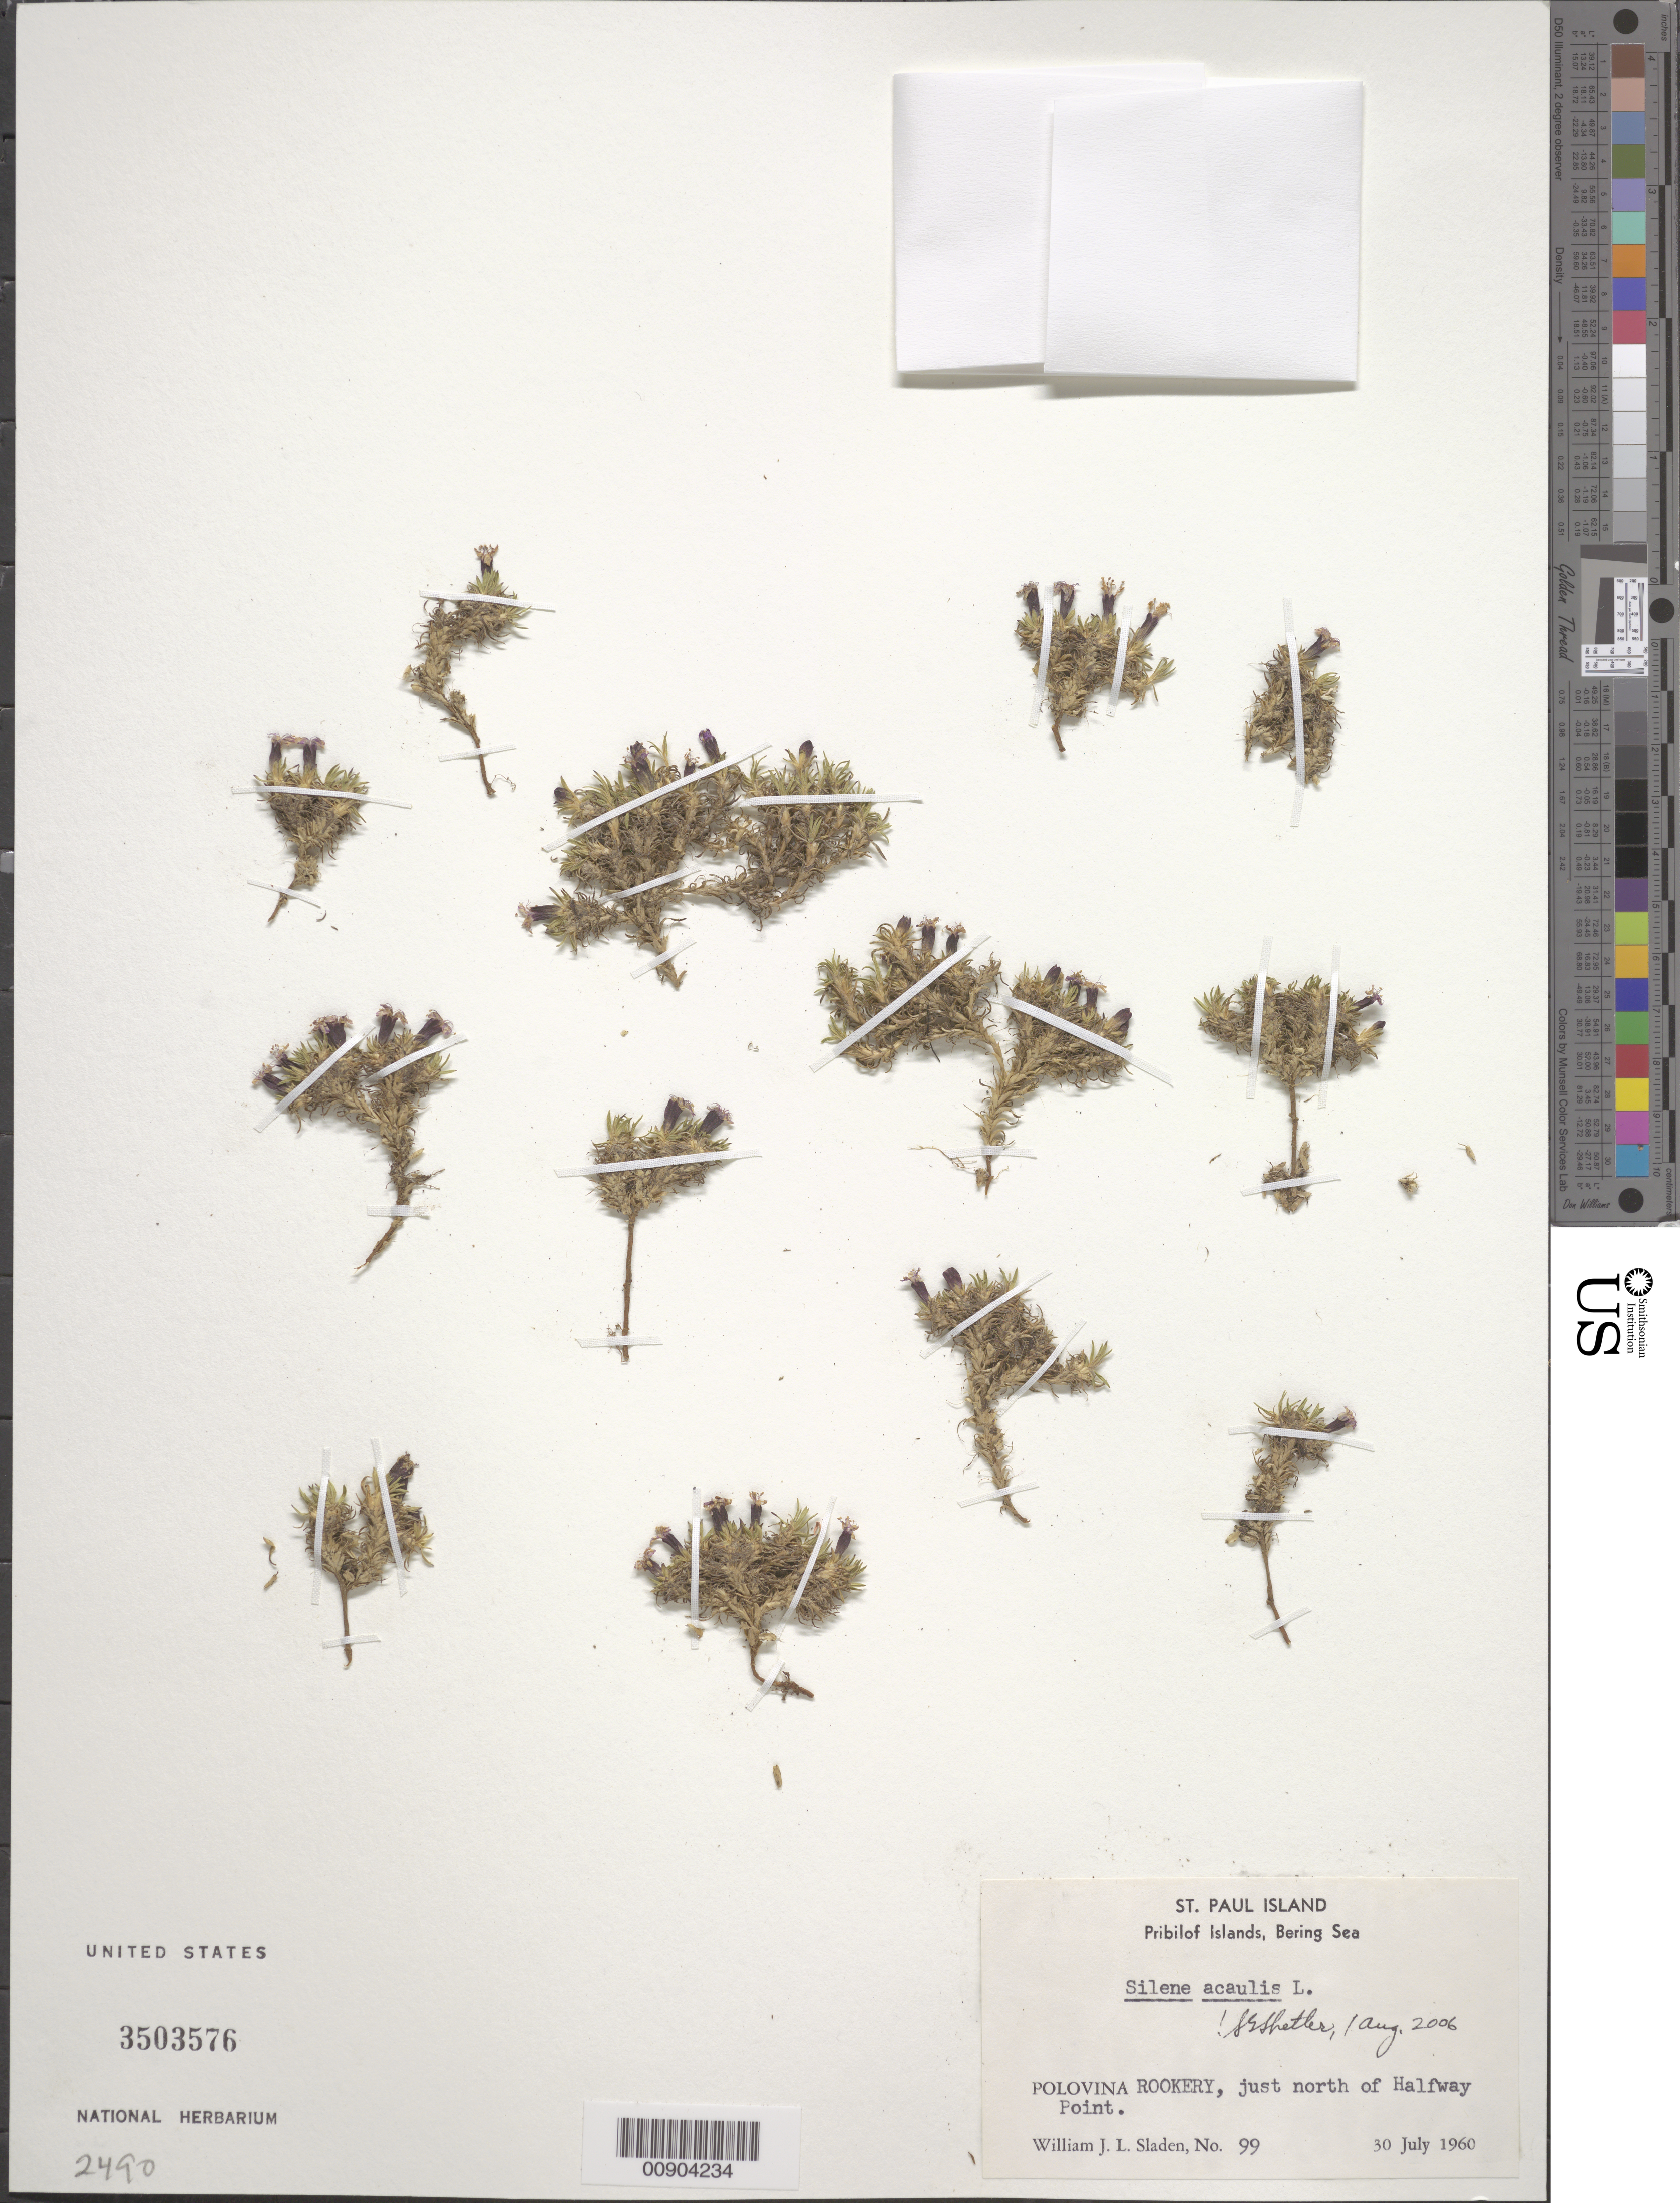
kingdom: Plantae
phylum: Tracheophyta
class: Magnoliopsida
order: Caryophyllales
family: Caryophyllaceae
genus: Silene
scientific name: Silene acaulis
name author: (L.) Jacq.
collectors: W. Sladen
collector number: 99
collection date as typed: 30 Jul 1960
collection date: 1960-07-30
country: United States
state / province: Alaska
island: St. Paul Island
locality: St. Paul Island. Polovina Rookery, just north of Halfway Point., Bering Sea, Pribilof Islands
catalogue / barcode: US 3503576